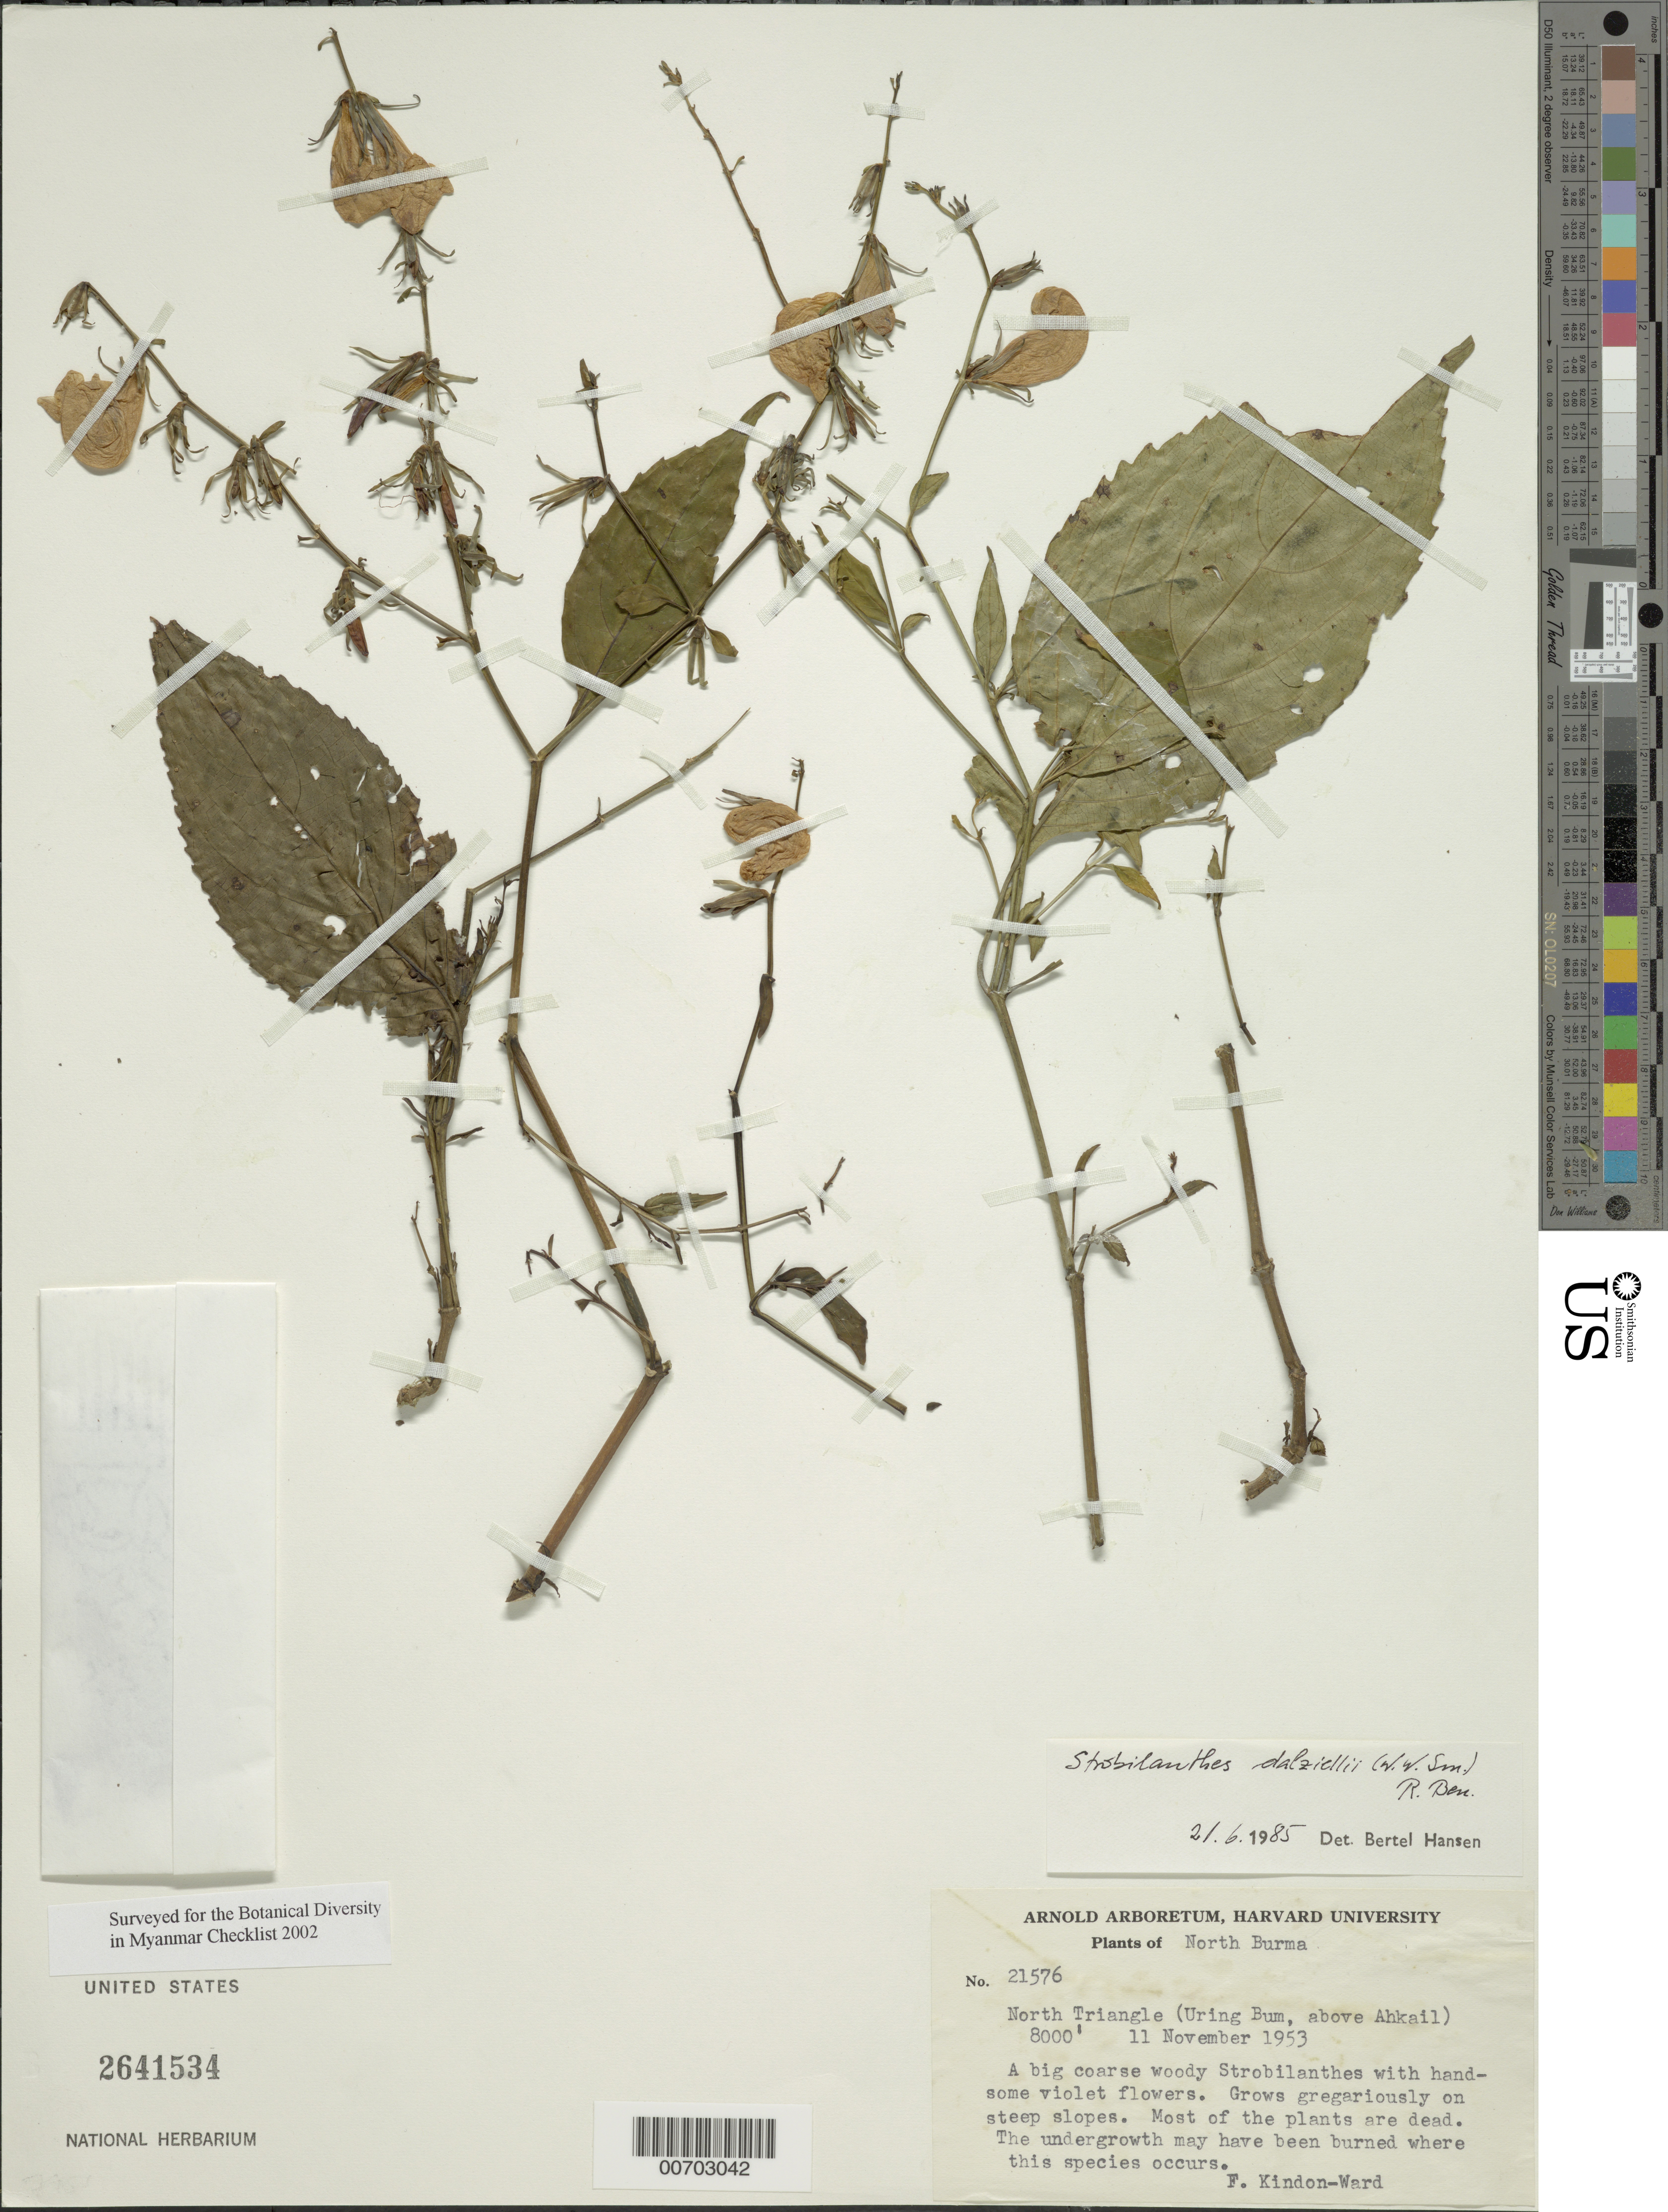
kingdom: Plantae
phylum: Tracheophyta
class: Magnoliopsida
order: Lamiales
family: Acanthaceae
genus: Strobilanthes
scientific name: Strobilanthes dalzielii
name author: T. Anderson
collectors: F. Kingdon Ward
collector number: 21576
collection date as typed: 11 Nov 1953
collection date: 1953-11-11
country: Myanmar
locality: Uring Bum, above Ahkail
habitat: Steep slopes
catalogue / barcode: US 2641534